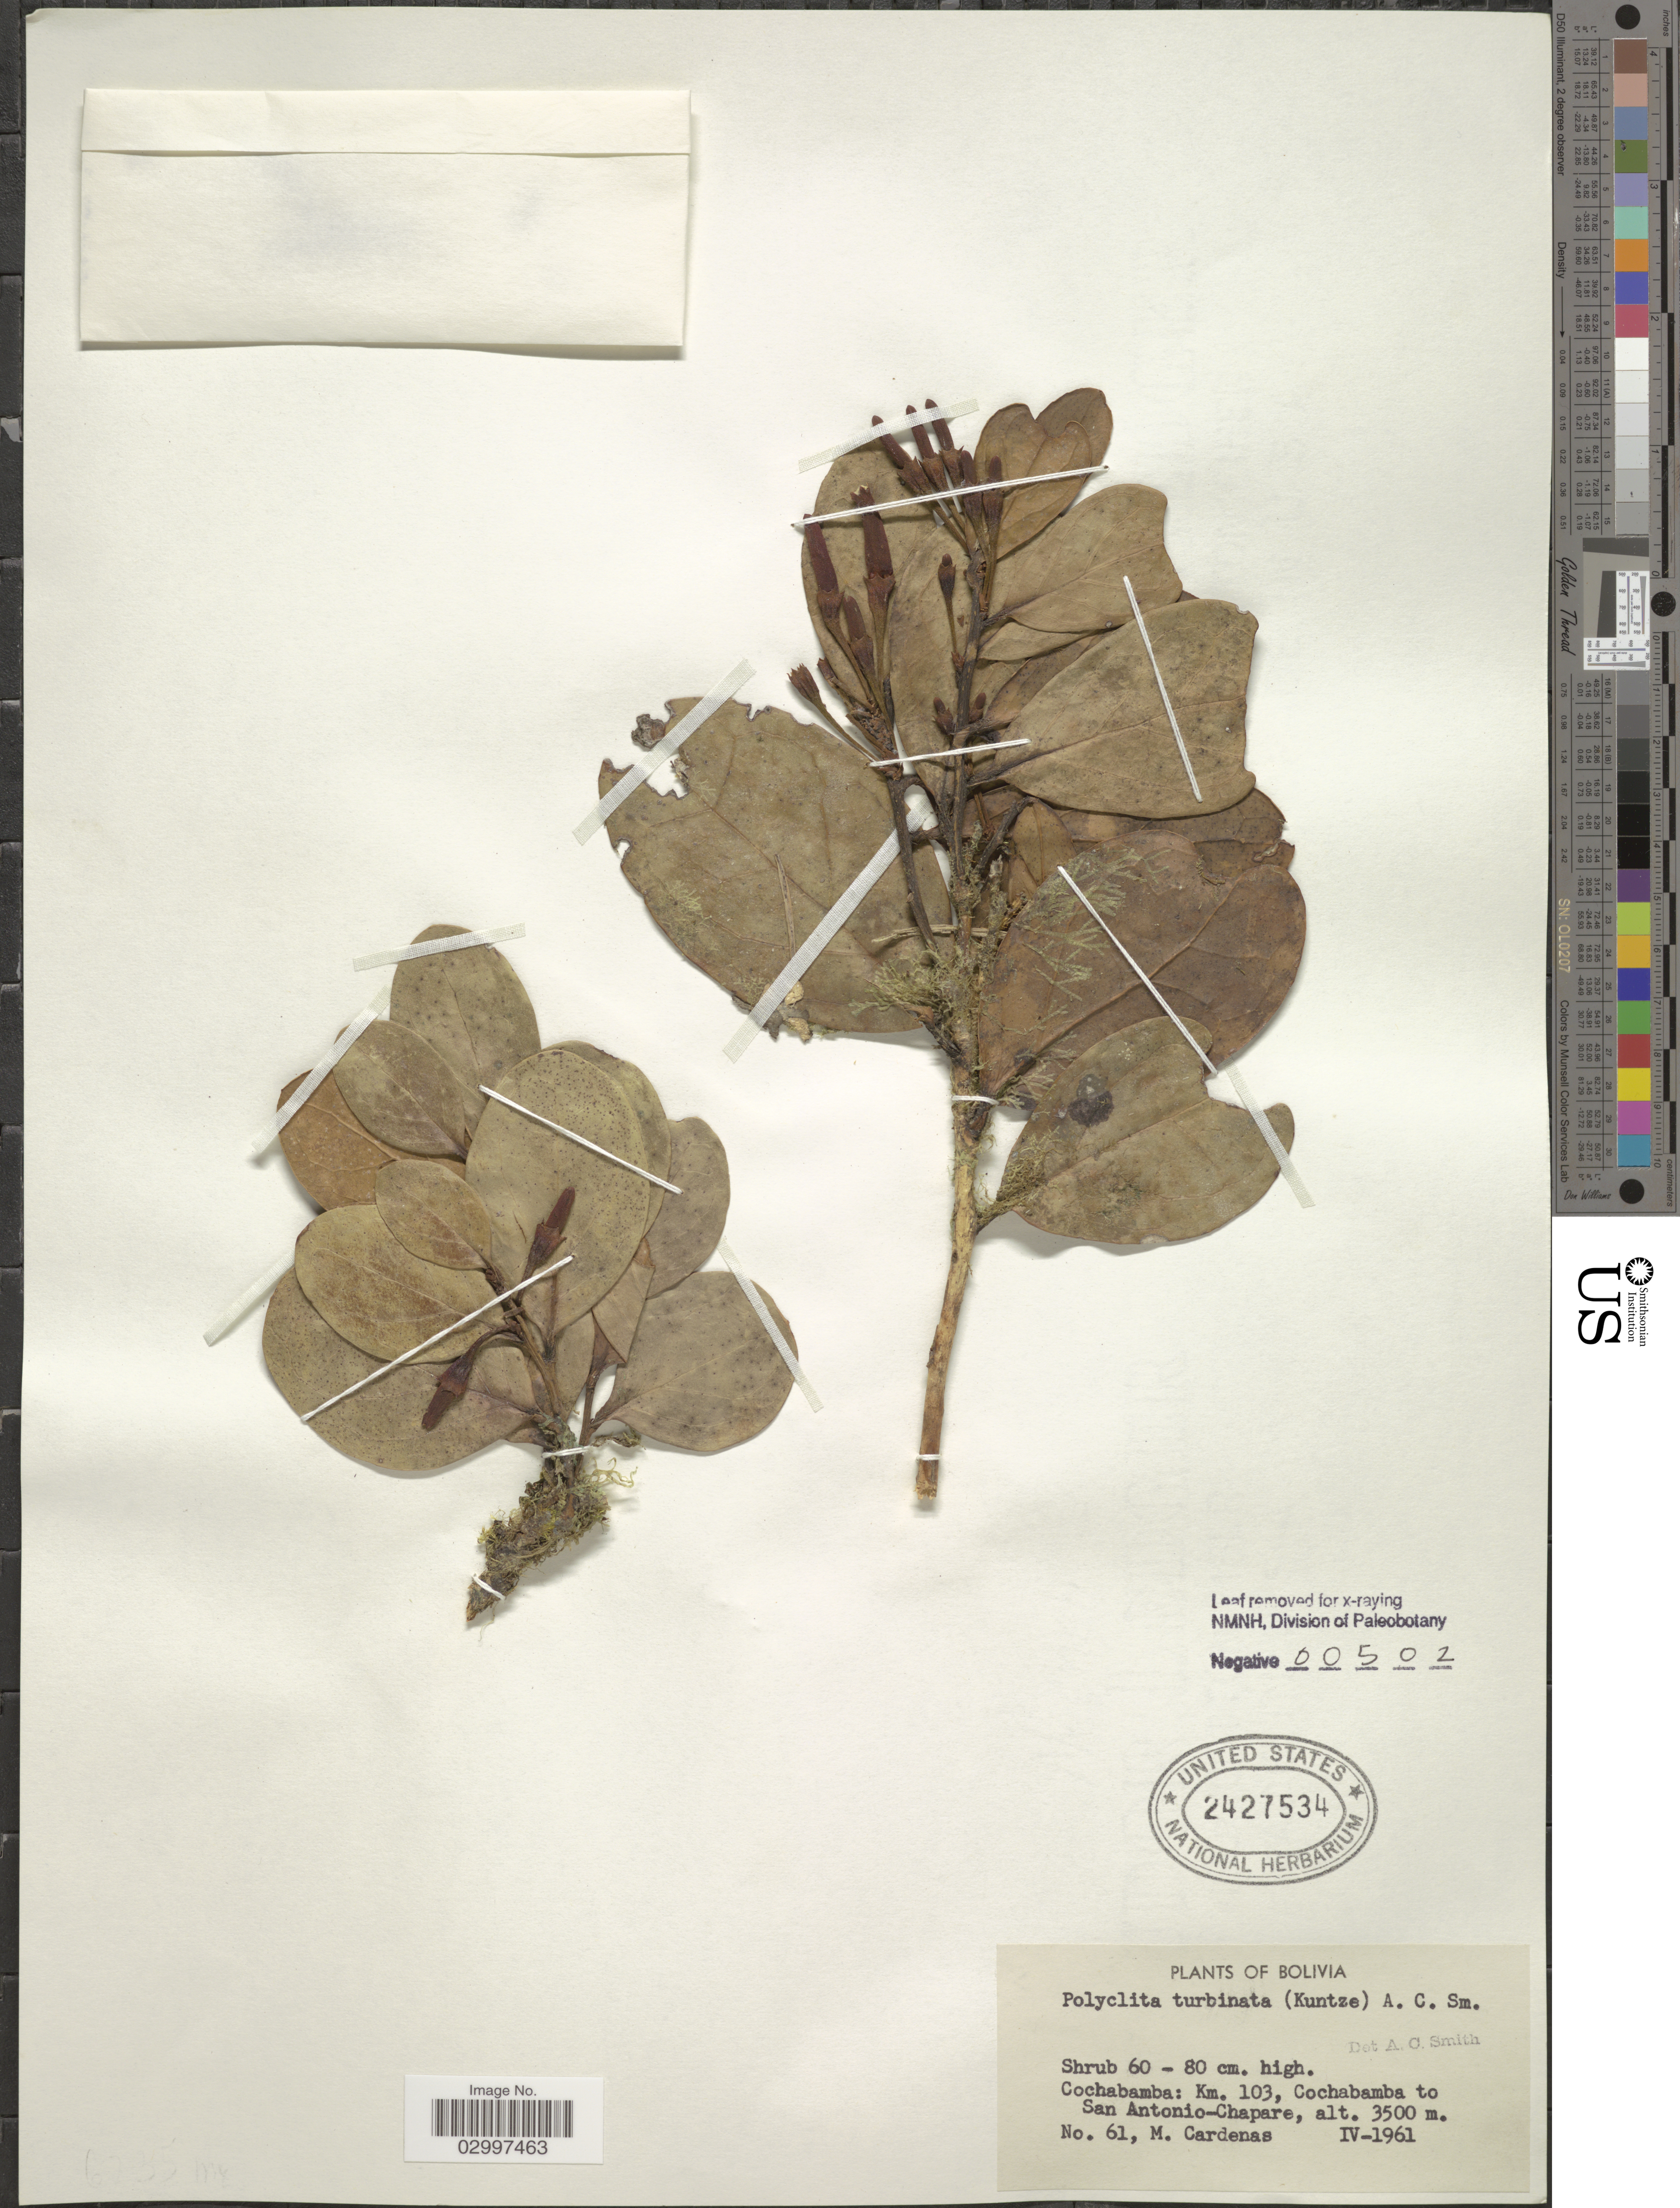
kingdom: Plantae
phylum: Tracheophyta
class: Magnoliopsida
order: Ericales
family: Ericaceae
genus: Polyclita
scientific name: Polyclita turbinata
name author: (Kuntze) A.C. Sm.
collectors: M. Cárdenas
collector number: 61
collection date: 1961-04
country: Bolivia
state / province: Cochabamba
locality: Km. 103, Cochabamba to San Antonio-Chapare.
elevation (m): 3500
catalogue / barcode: US 2427534